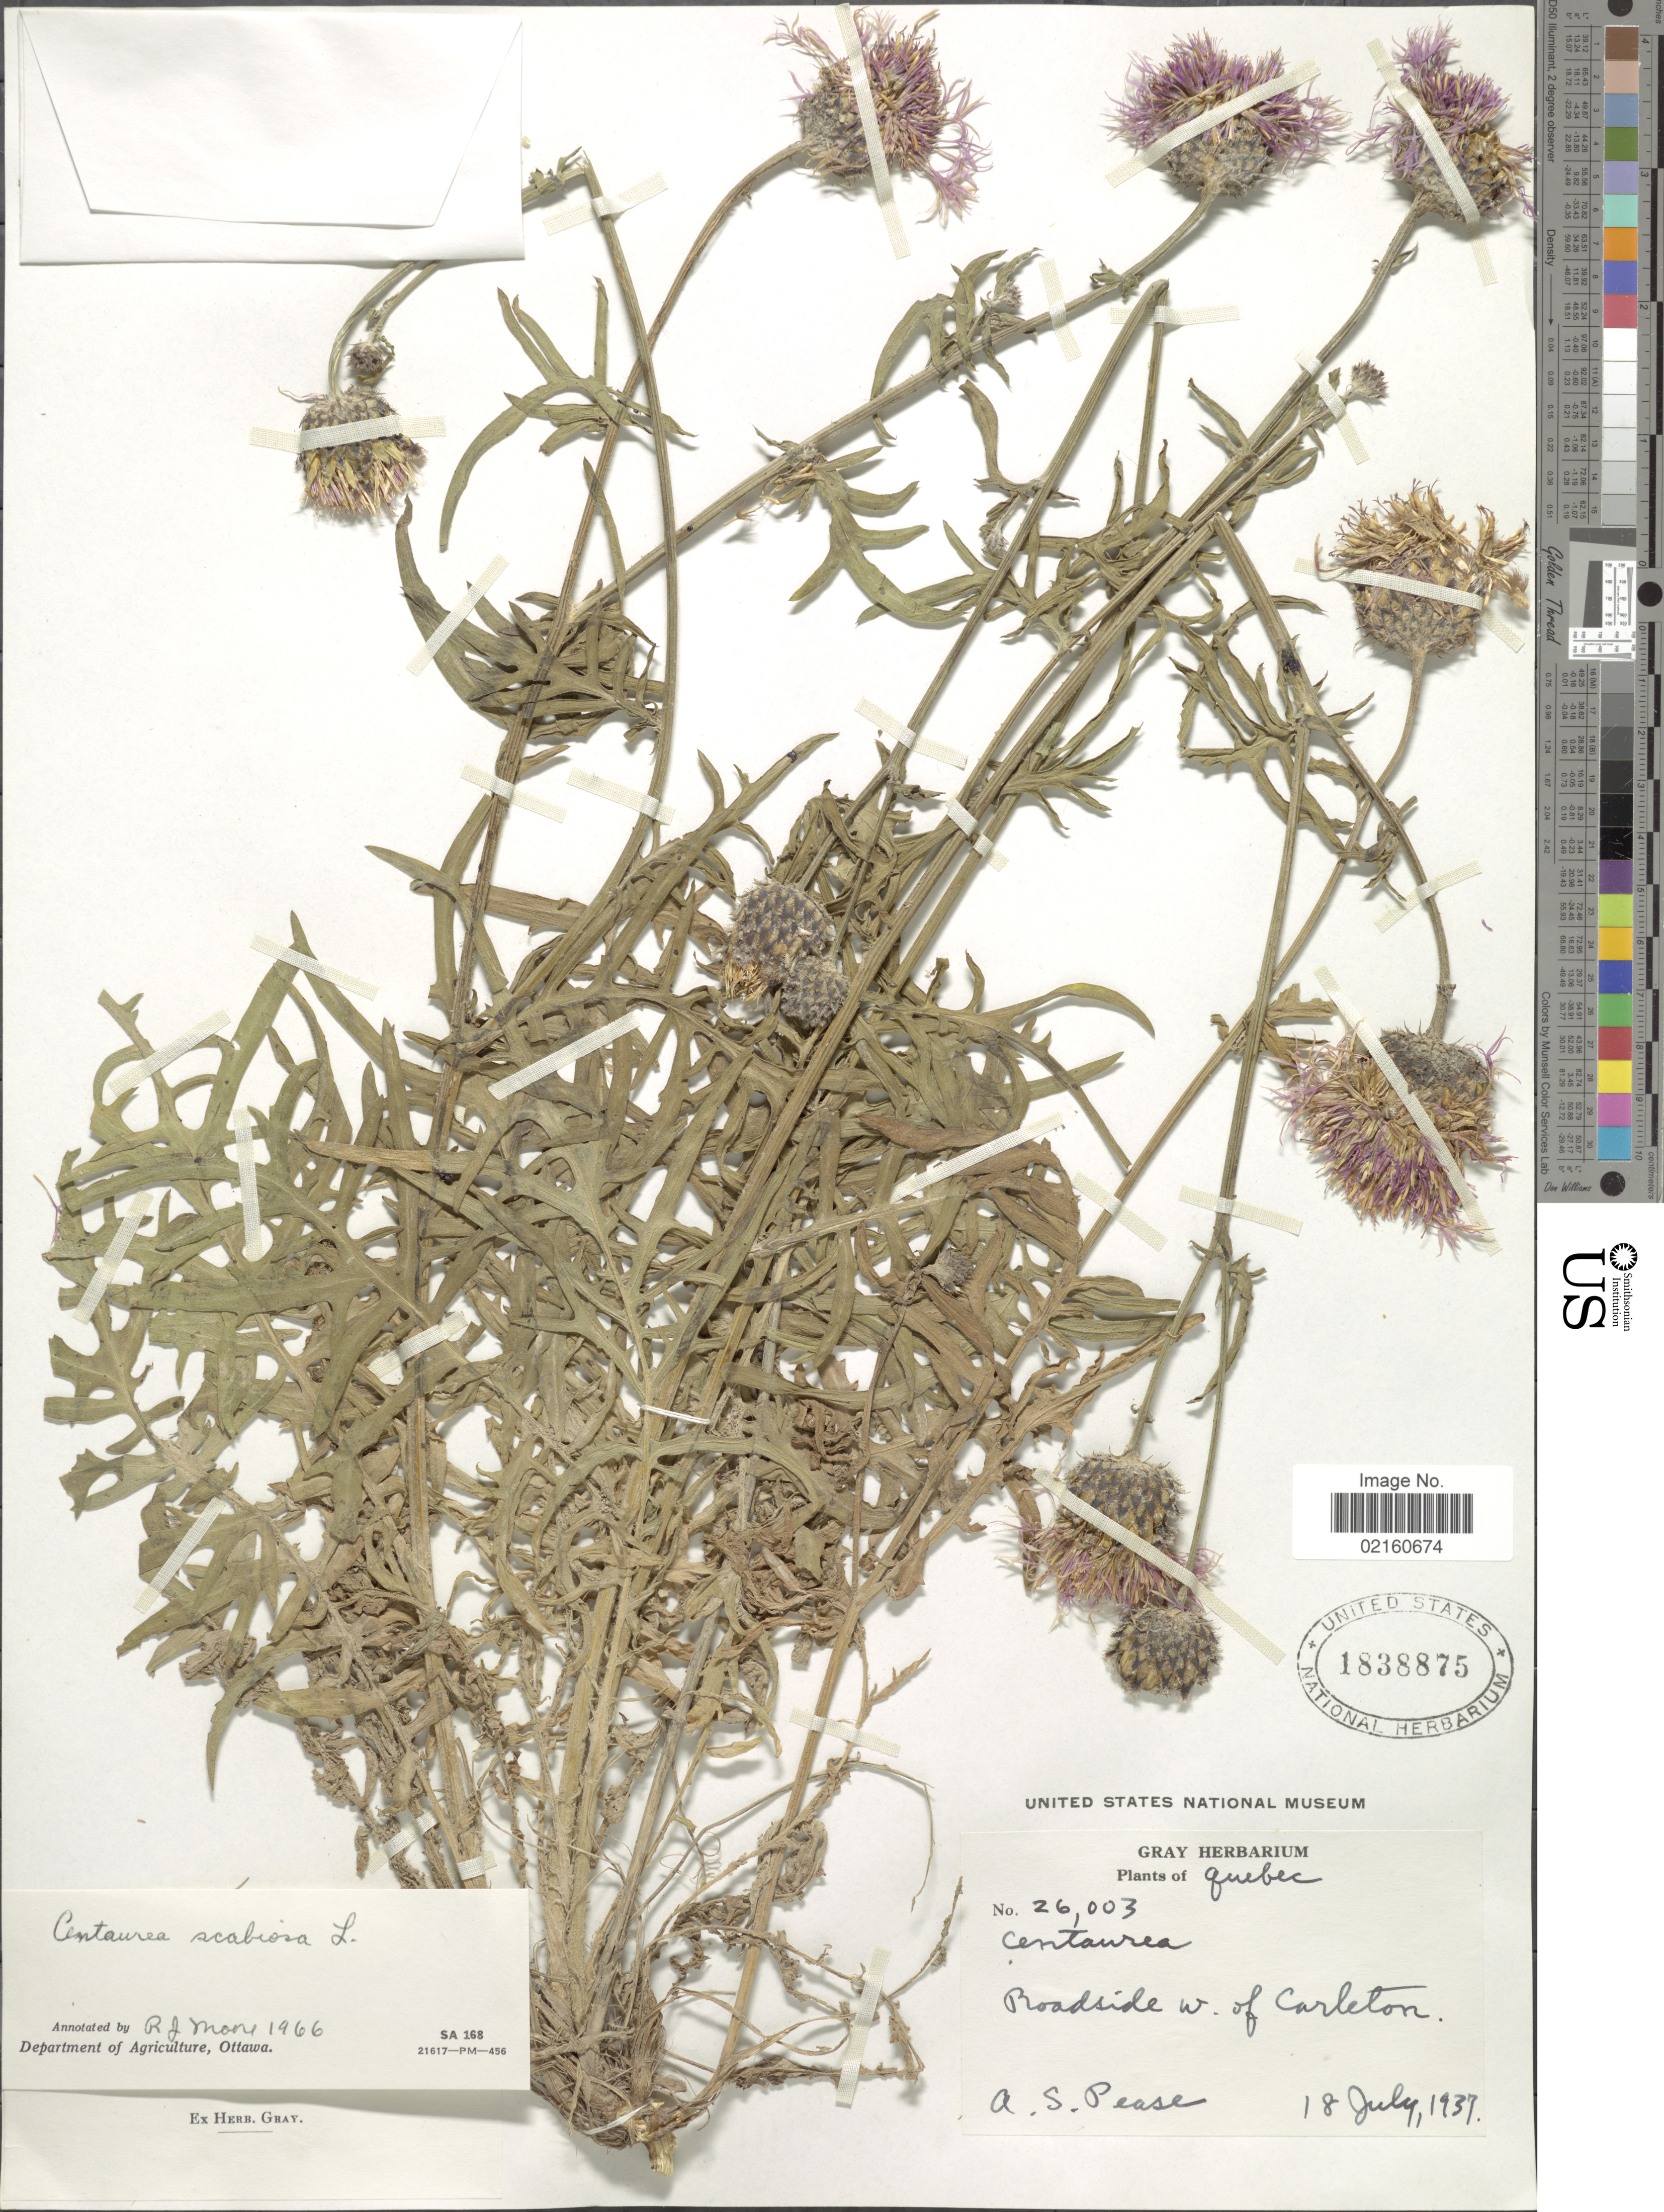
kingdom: Plantae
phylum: Tracheophyta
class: Magnoliopsida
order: Asterales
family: Asteraceae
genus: Centaurea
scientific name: Centaurea scabiosa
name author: L.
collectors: A. S. Pease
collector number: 26003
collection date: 1937-07-18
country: Canada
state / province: Quebec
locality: Roadside W. of Carleton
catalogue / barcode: US 1838875